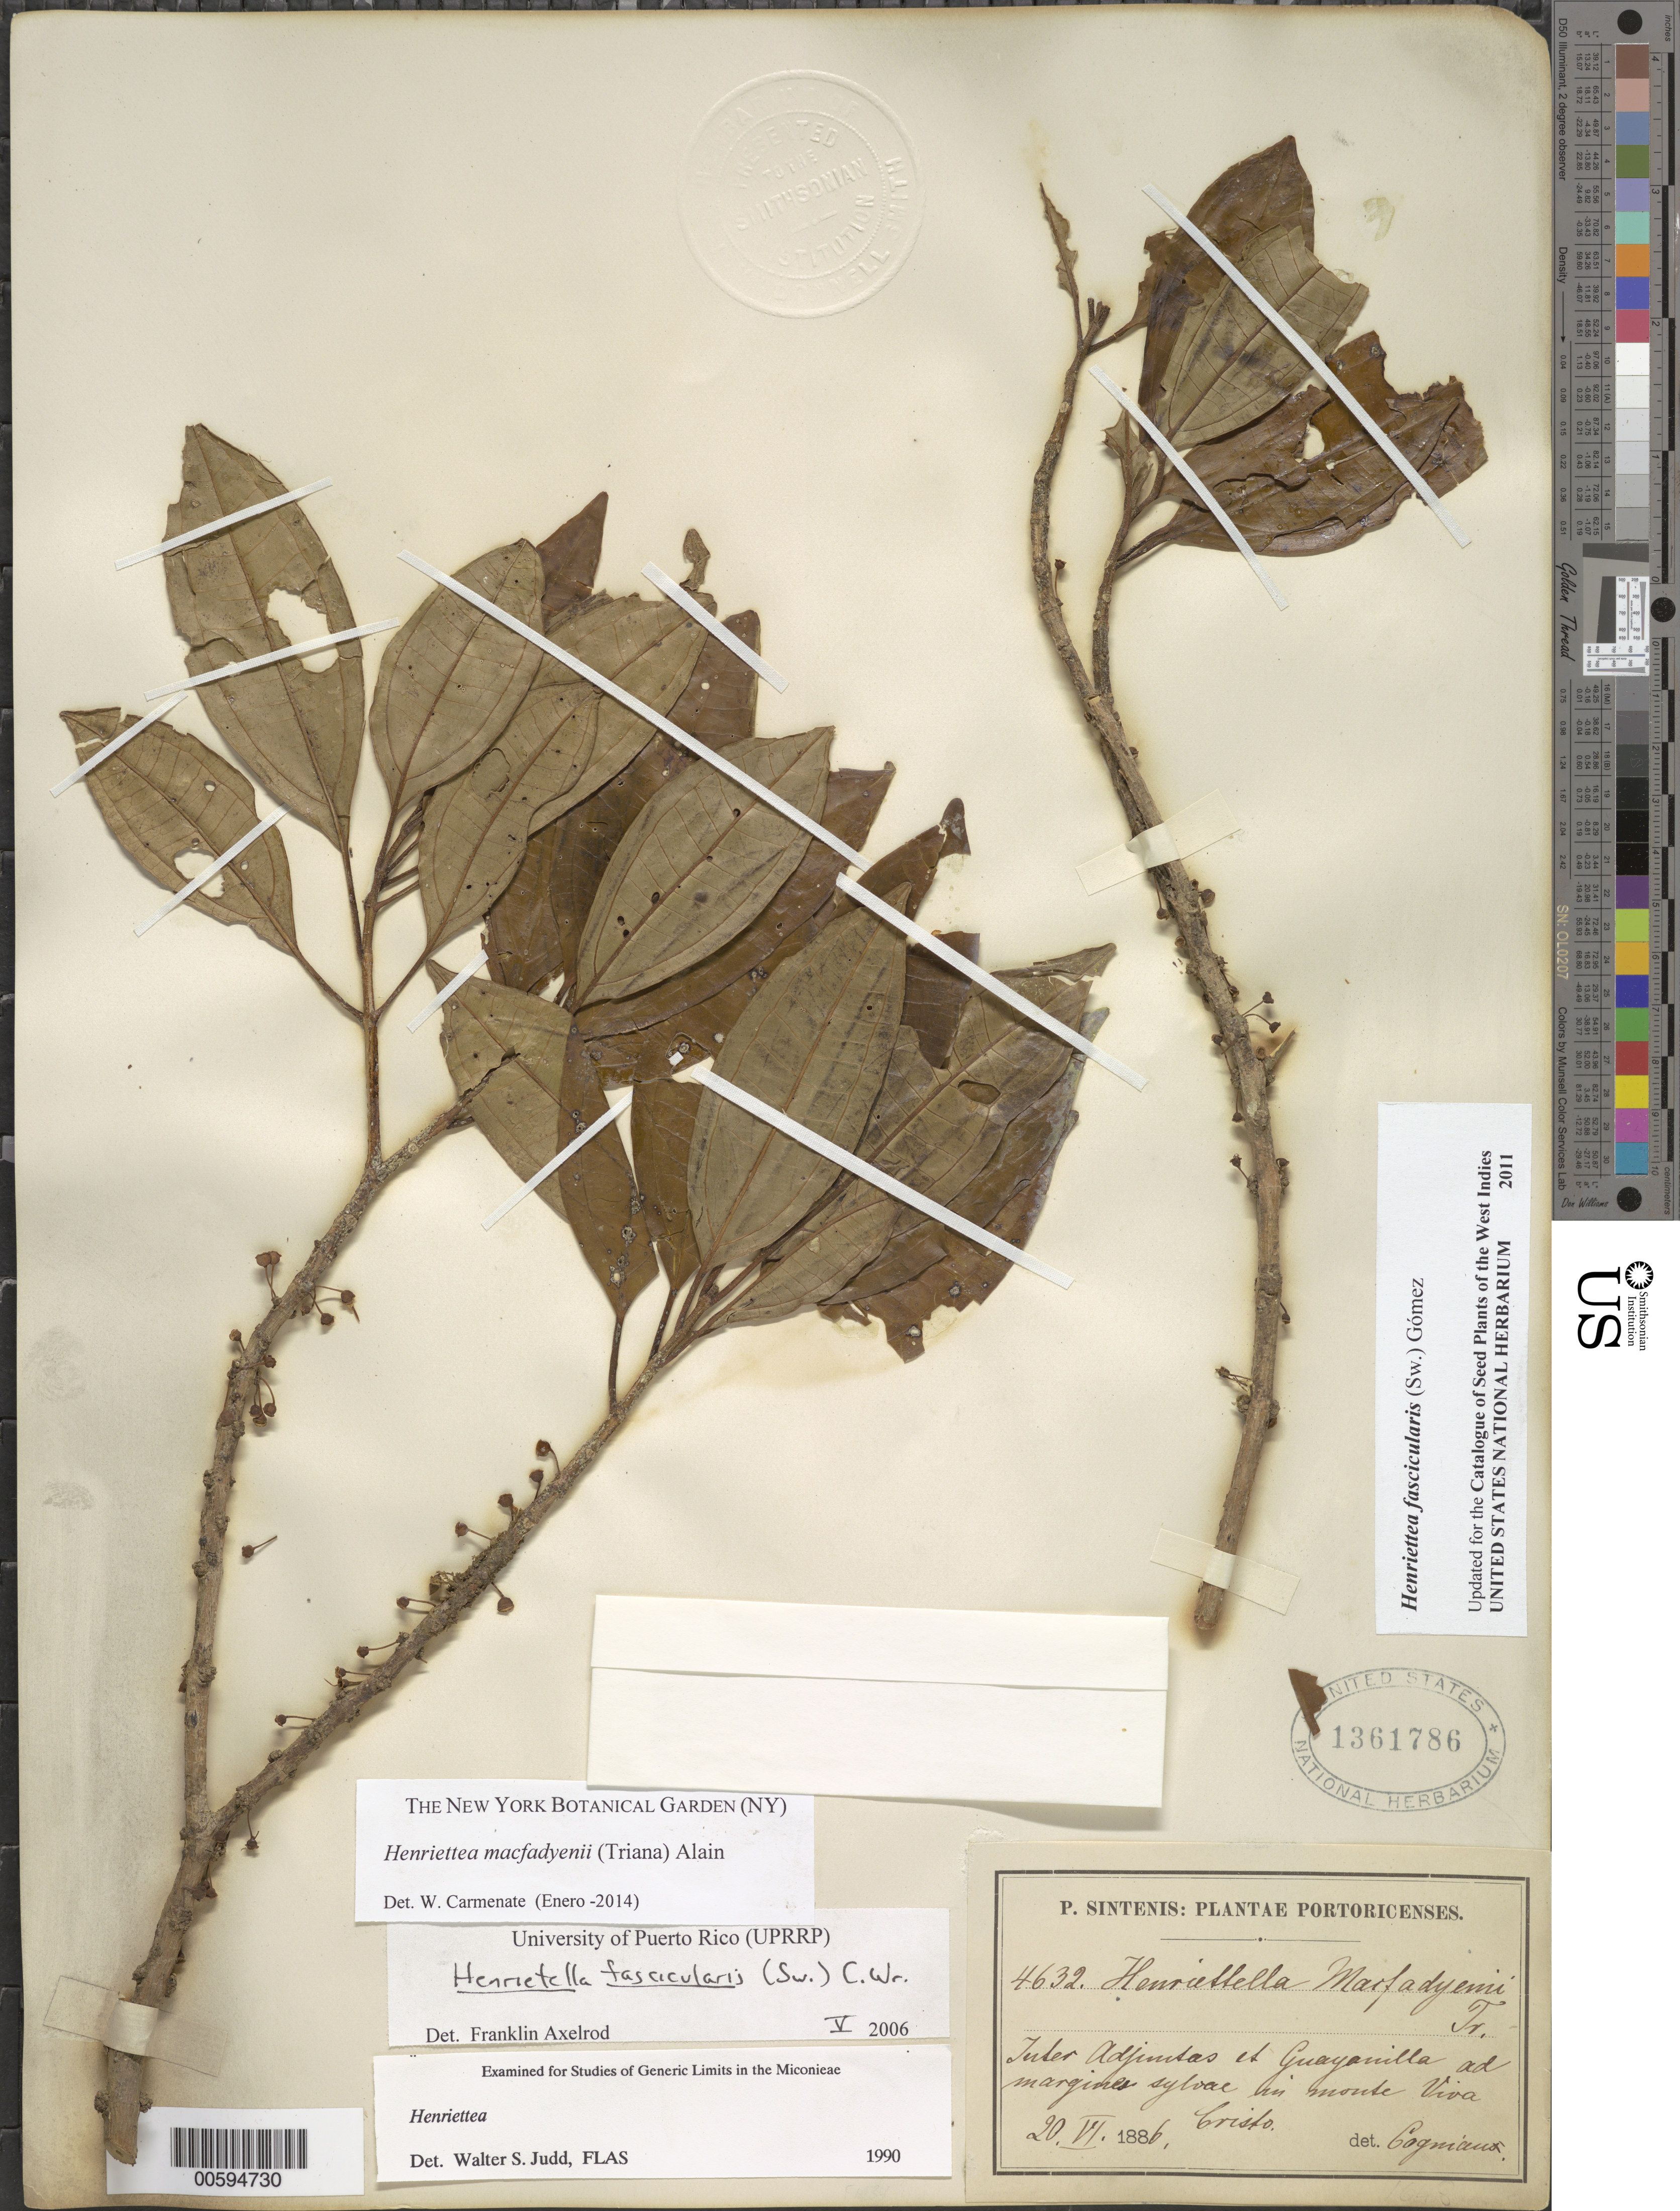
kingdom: Plantae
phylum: Tracheophyta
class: Magnoliopsida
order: Myrtales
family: Melastomataceae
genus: Henriettea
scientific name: Henriettea macfadyenii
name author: (Triana) Alain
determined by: Carmenate, W.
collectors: P. Sintenis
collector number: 4632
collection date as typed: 20 Jun 1886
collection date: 1886-06-20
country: Puerto Rico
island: Greater Antilles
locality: Inter Adjuntas et Guayanilla ad margines sylvae in monte Viva Cristo.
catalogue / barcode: US 1361786